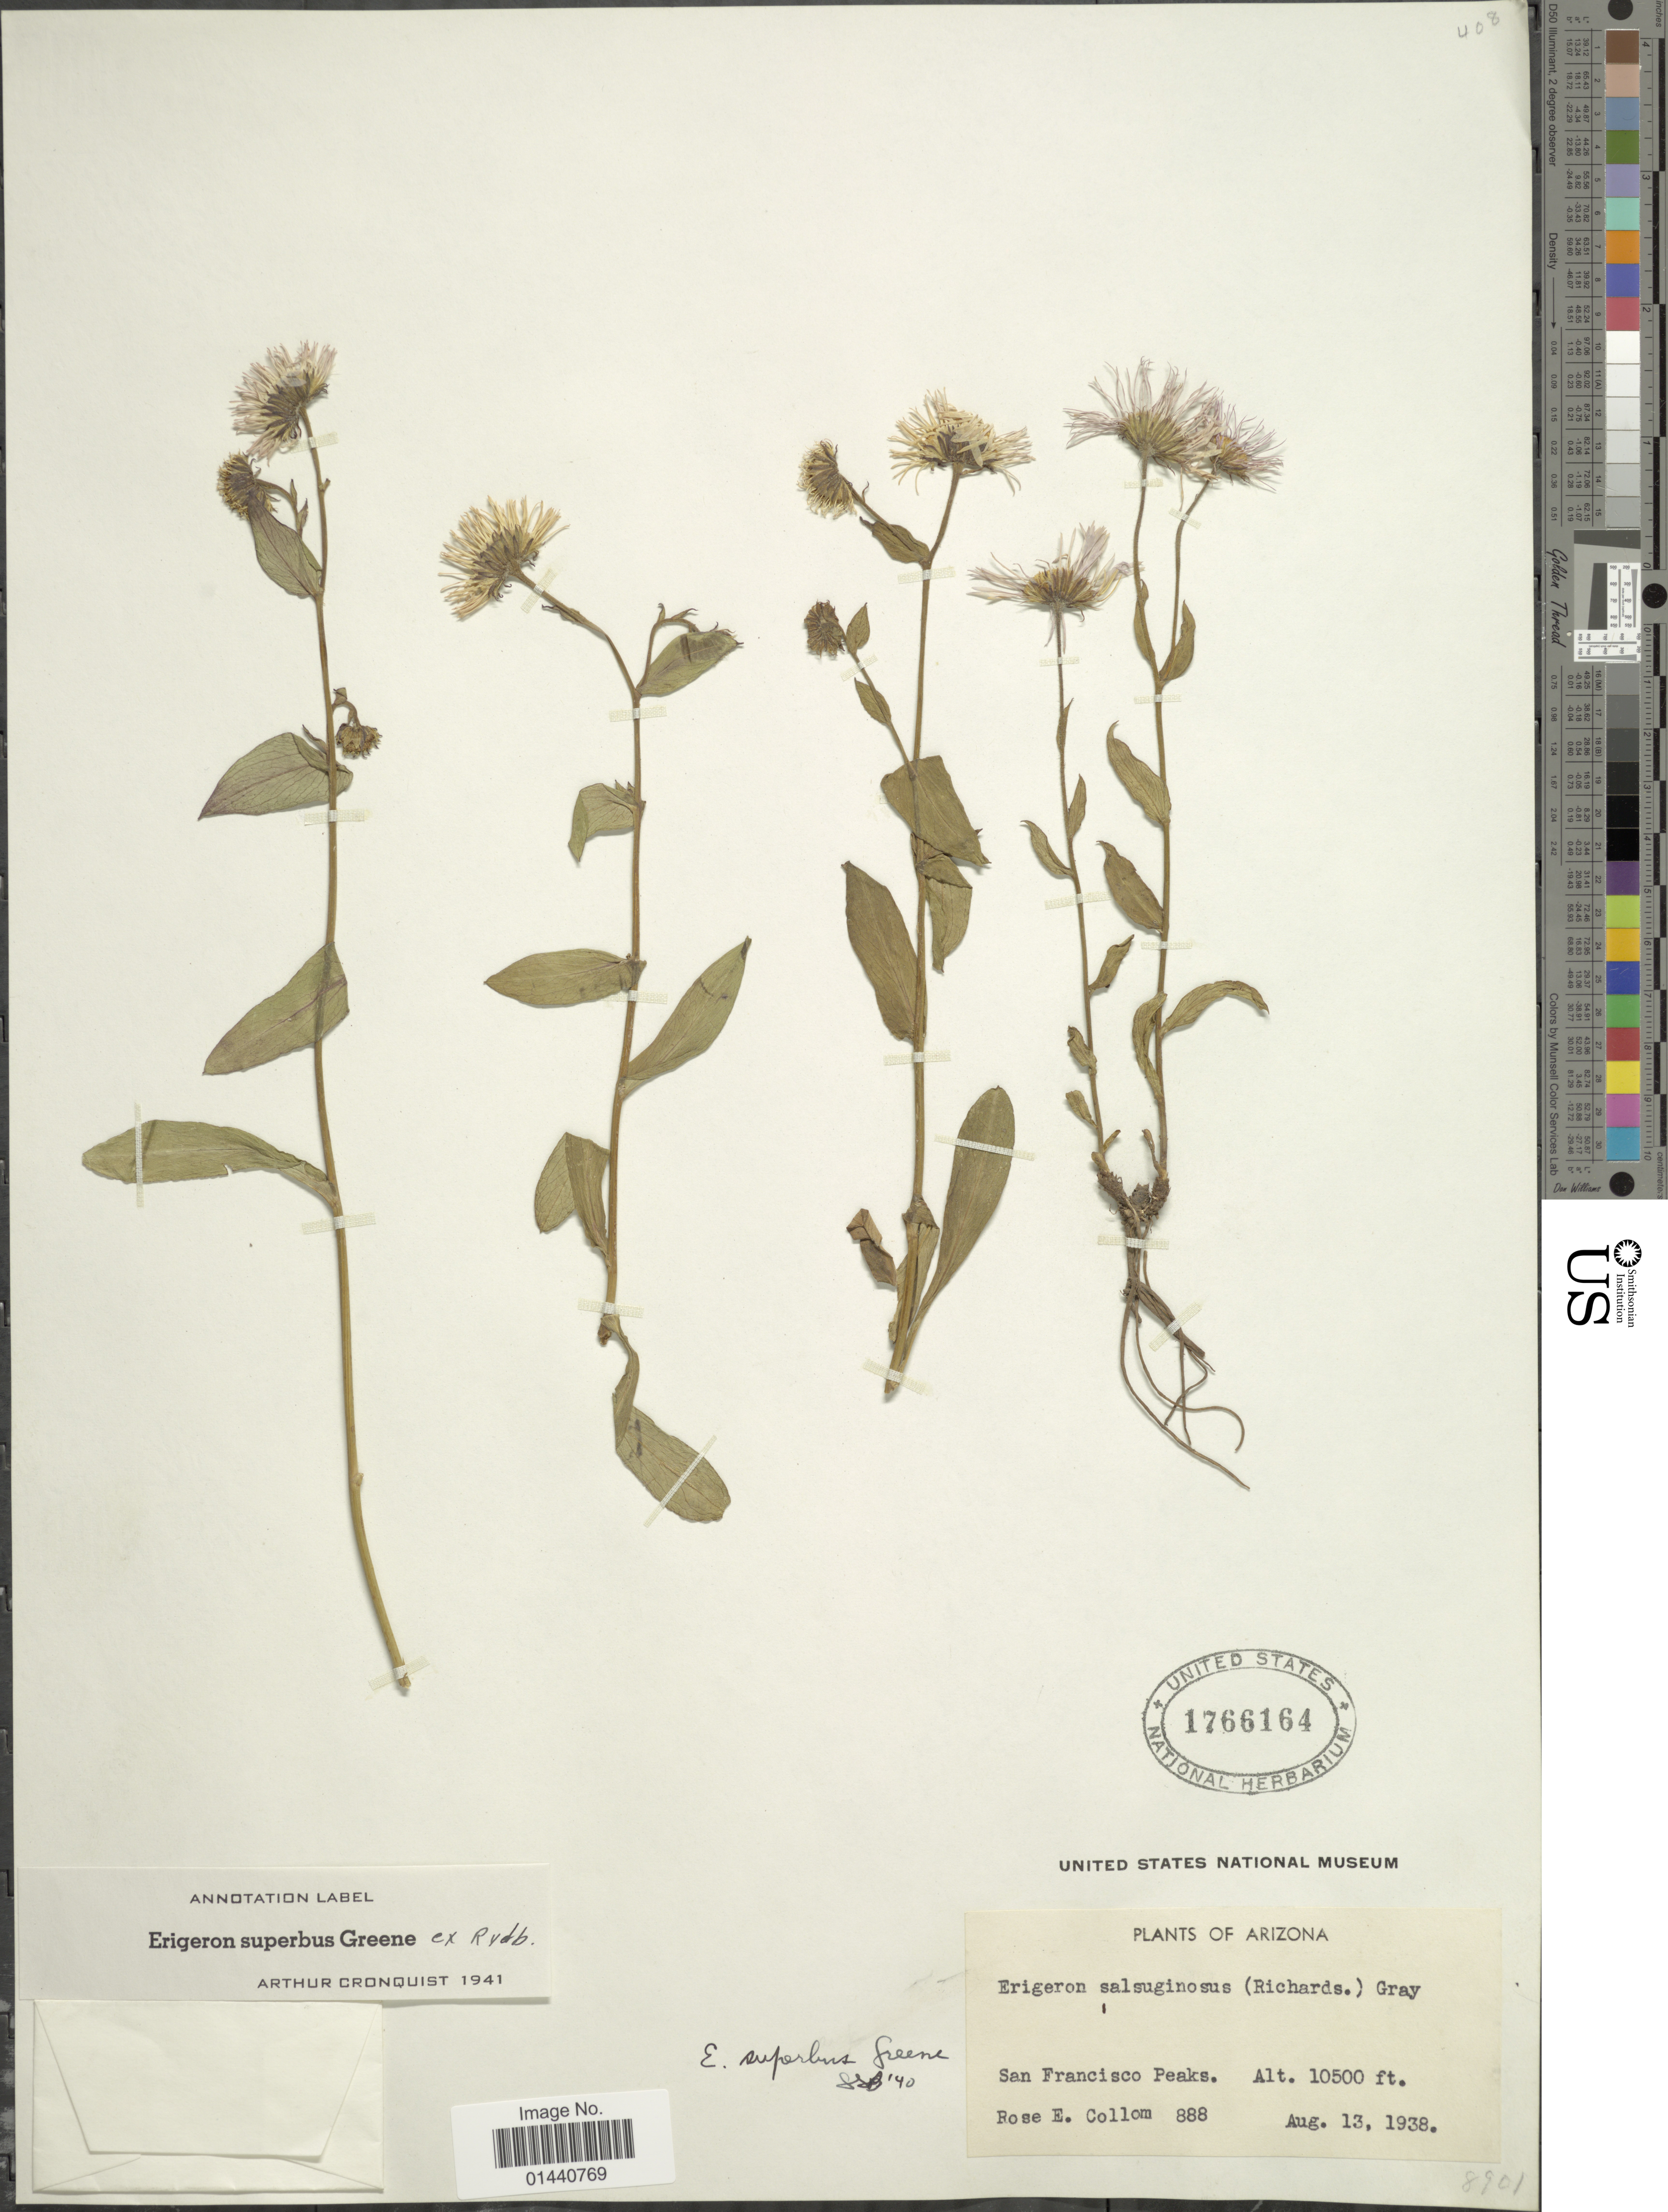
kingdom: Plantae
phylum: Tracheophyta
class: Magnoliopsida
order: Asterales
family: Asteraceae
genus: Erigeron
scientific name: Erigeron superbus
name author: Greene ex Rydb.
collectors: R. E. Collom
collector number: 888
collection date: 1938-08-13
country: United States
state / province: Arizona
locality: San Francisco Peaks.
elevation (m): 3200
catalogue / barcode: US 1766164